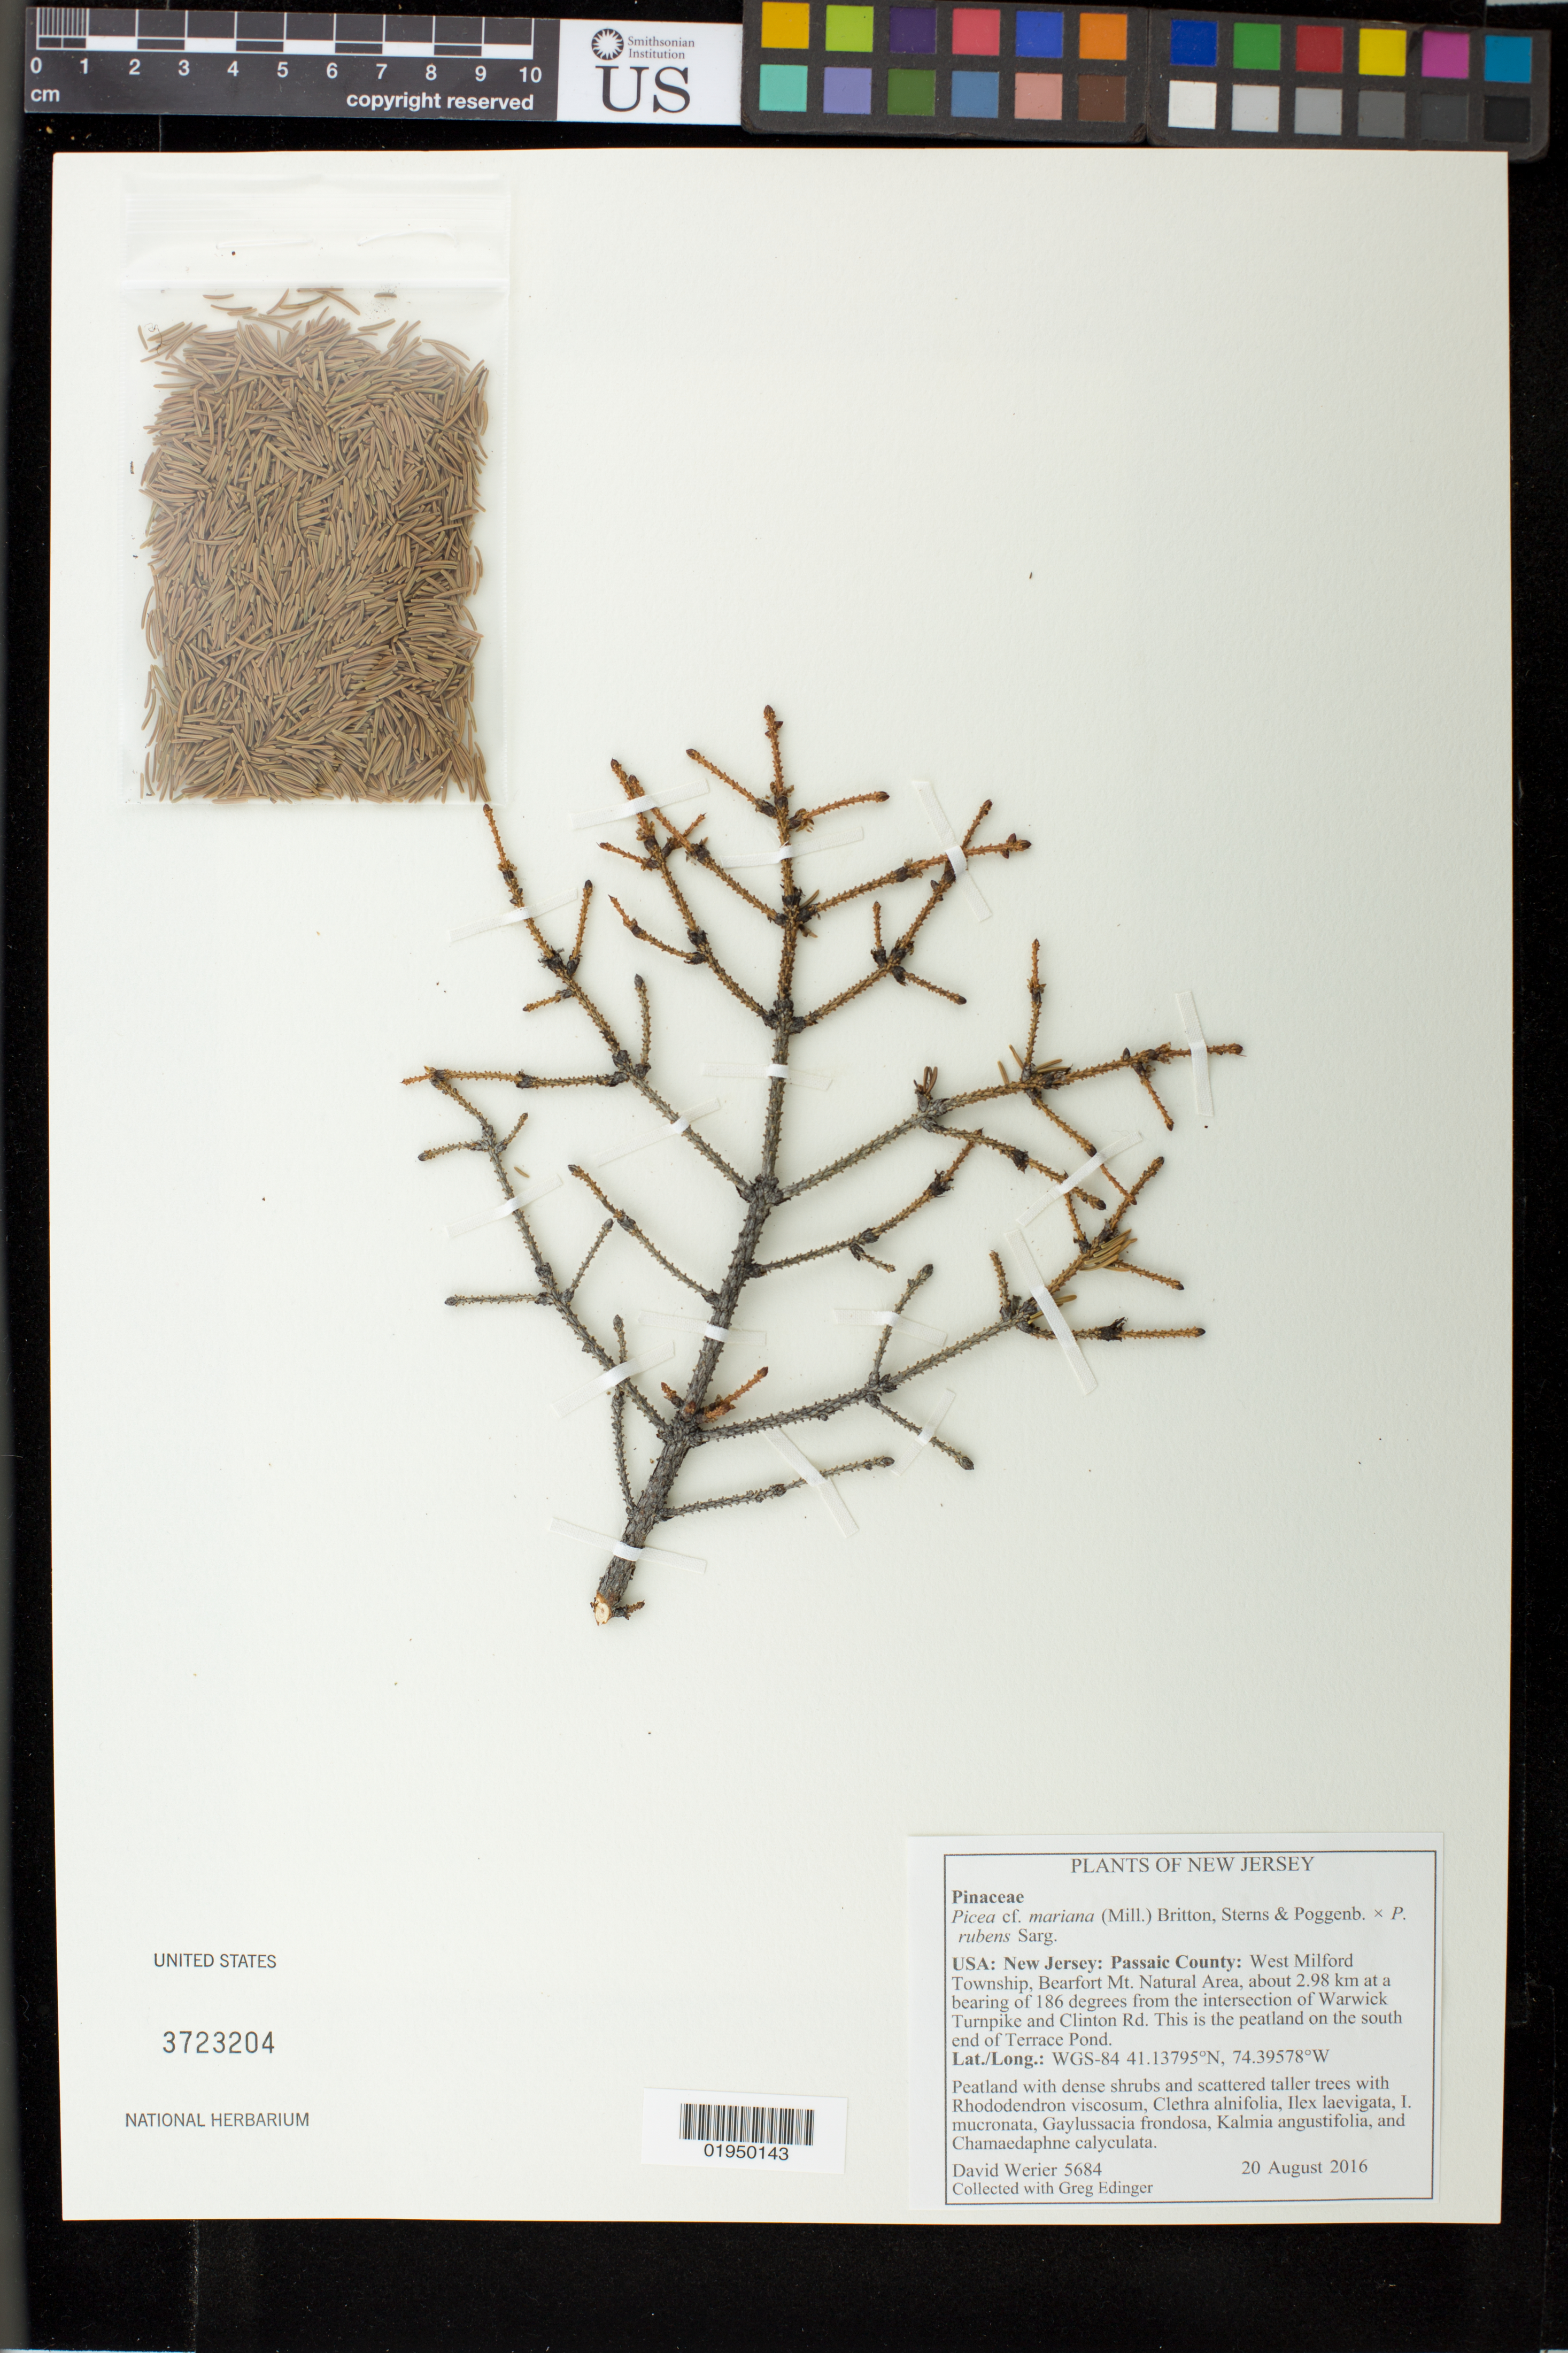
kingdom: Plantae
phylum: Tracheophyta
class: Pinopsida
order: Pinales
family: Pinaceae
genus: Picea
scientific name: Picea mariana x P. rubens Sarg.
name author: (Mill.) Britton, Stearns & Poggenb.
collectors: D. Werier & D. Edinger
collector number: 5684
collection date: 2016-08-20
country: United States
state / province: New Jersey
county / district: Passaic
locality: West Milford Township BEarfort Mt. Natural Area, about 2.98 km at a bearing of 186 degrees from the intersection of Warwic turnpike and Clinton Rd. This is the peatland on the south end of terrace Pond.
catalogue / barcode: US 3723204